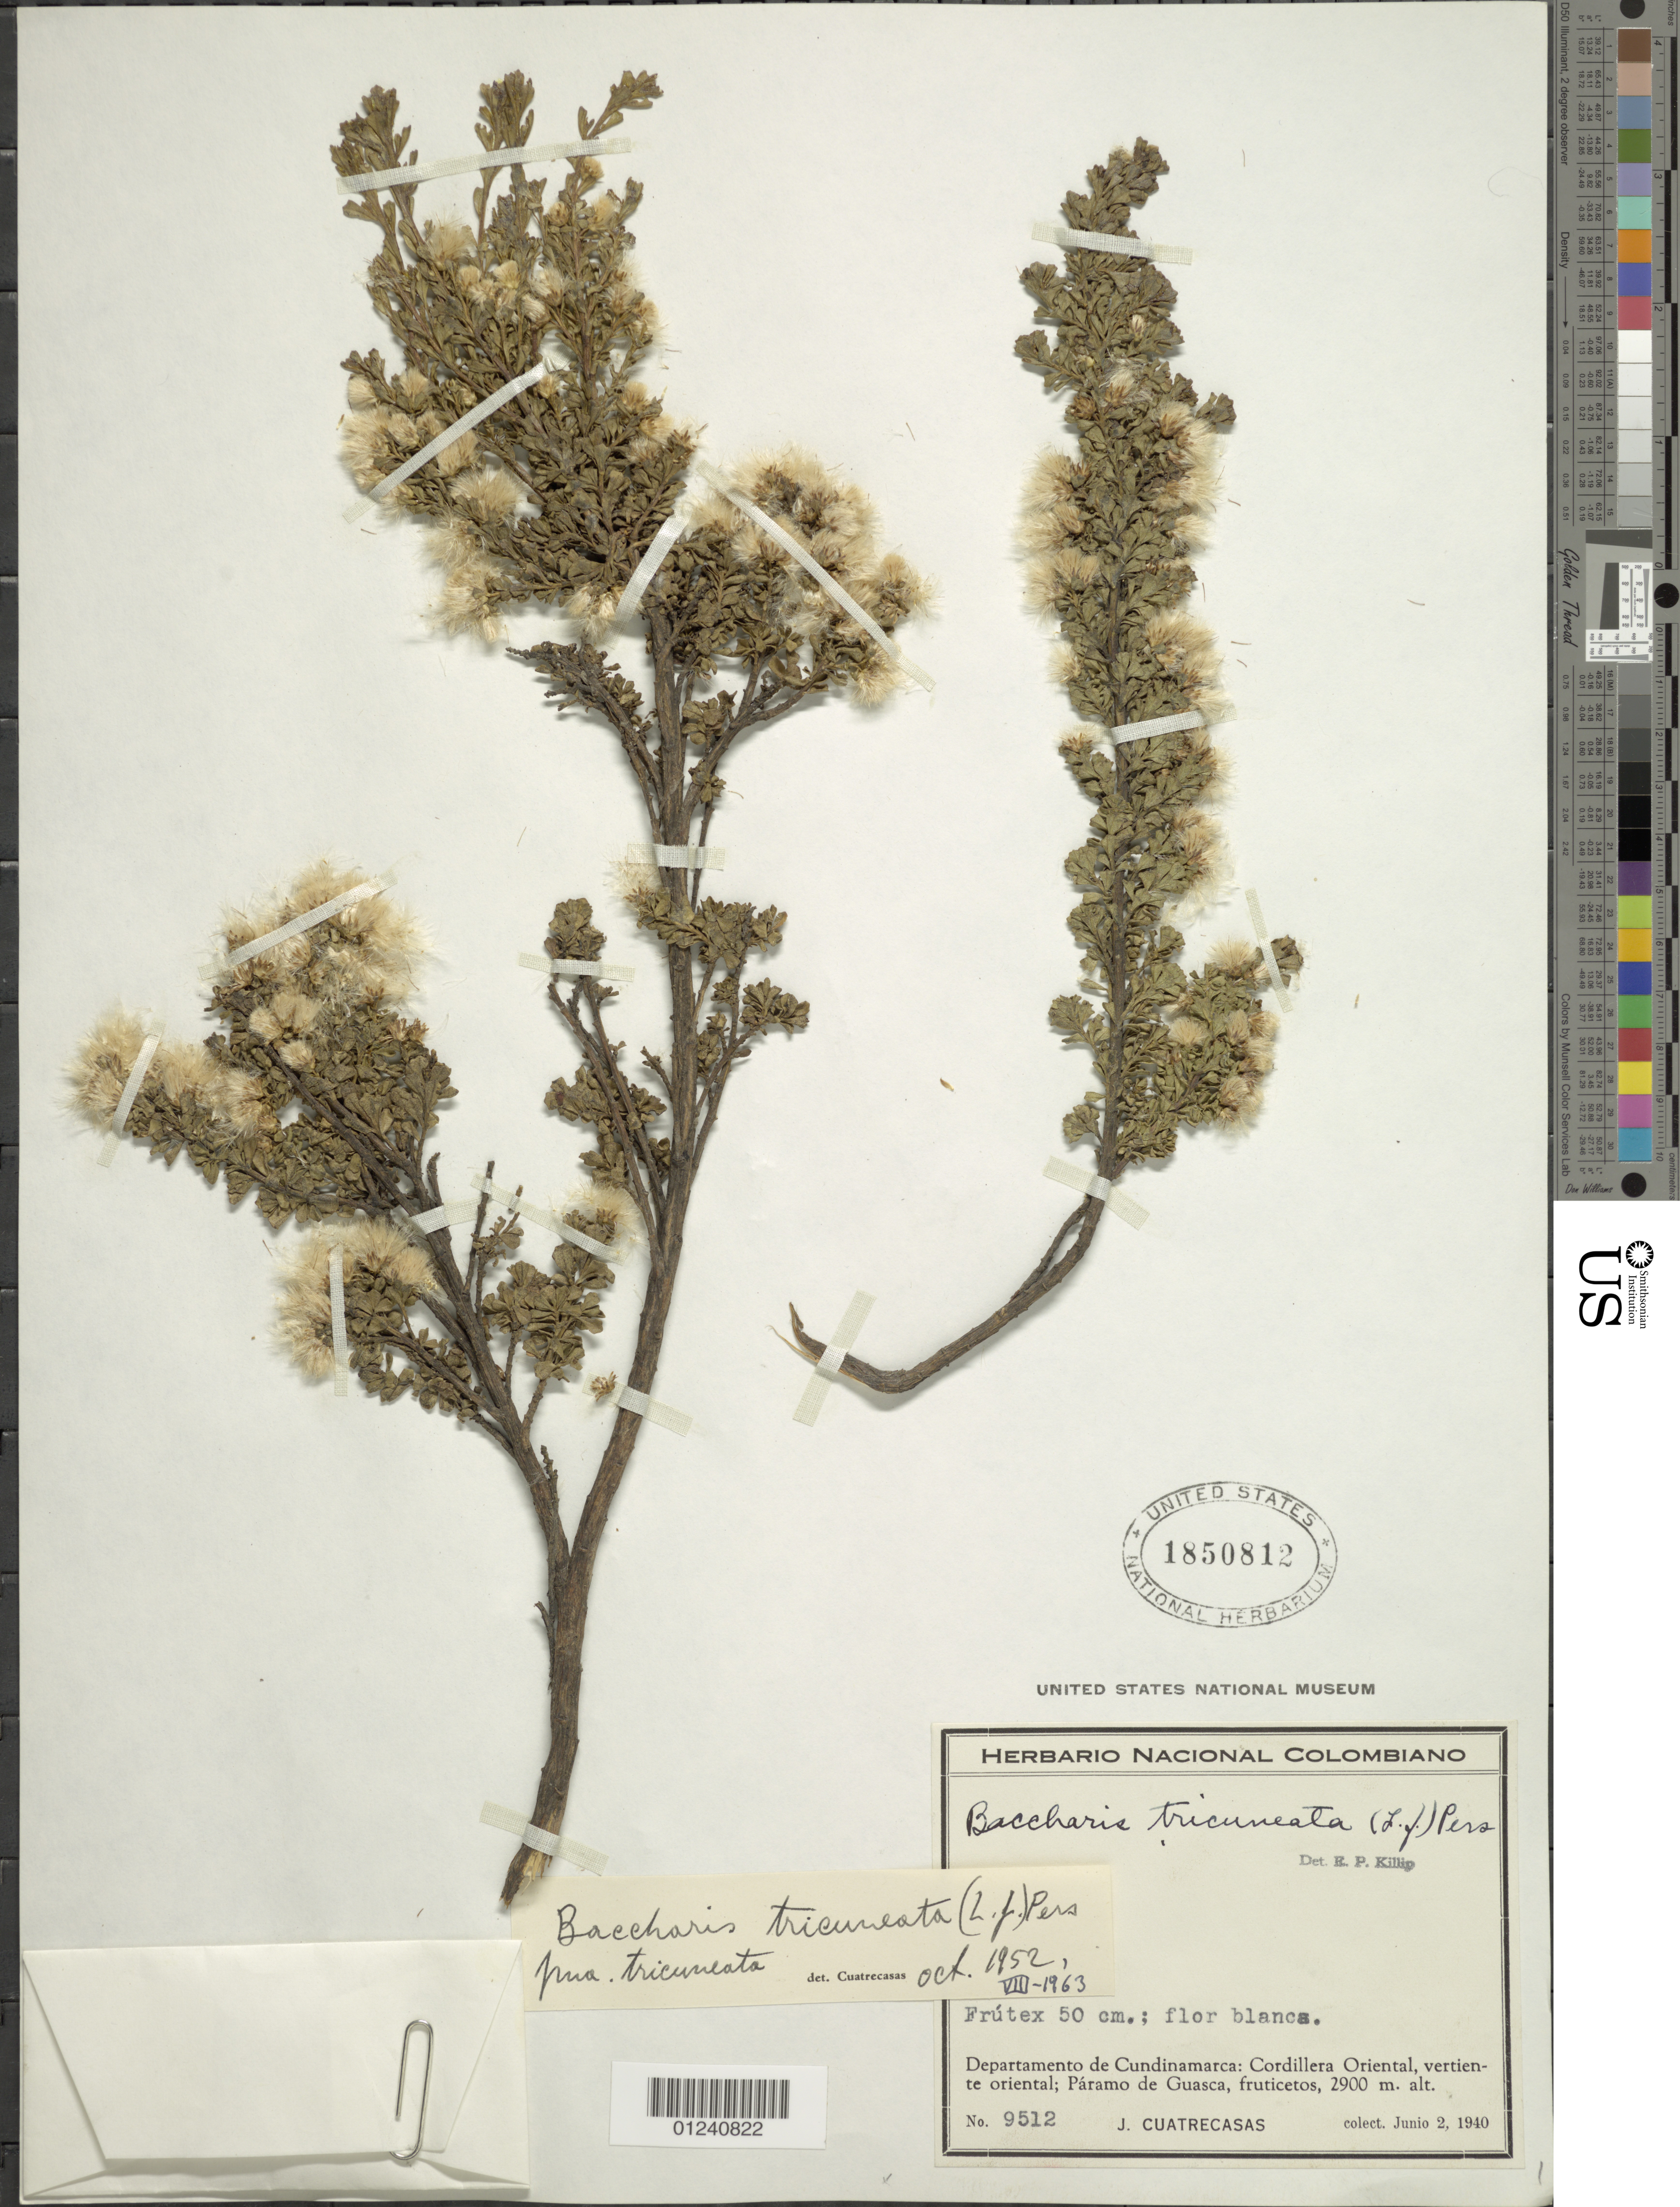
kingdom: Plantae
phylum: Tracheophyta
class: Magnoliopsida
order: Asterales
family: Asteraceae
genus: Baccharis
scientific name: Baccharis tricuneata f. tricuneata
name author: (L. f.) Pers.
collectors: J. Cuatrecasas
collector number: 9512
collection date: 1940-06-02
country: Colombia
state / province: Cundinamarca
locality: Cordillera Oriental, vertiente oriental; Páramo de Guasca, fruticetos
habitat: fruticetos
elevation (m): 2900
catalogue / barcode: US 1850812